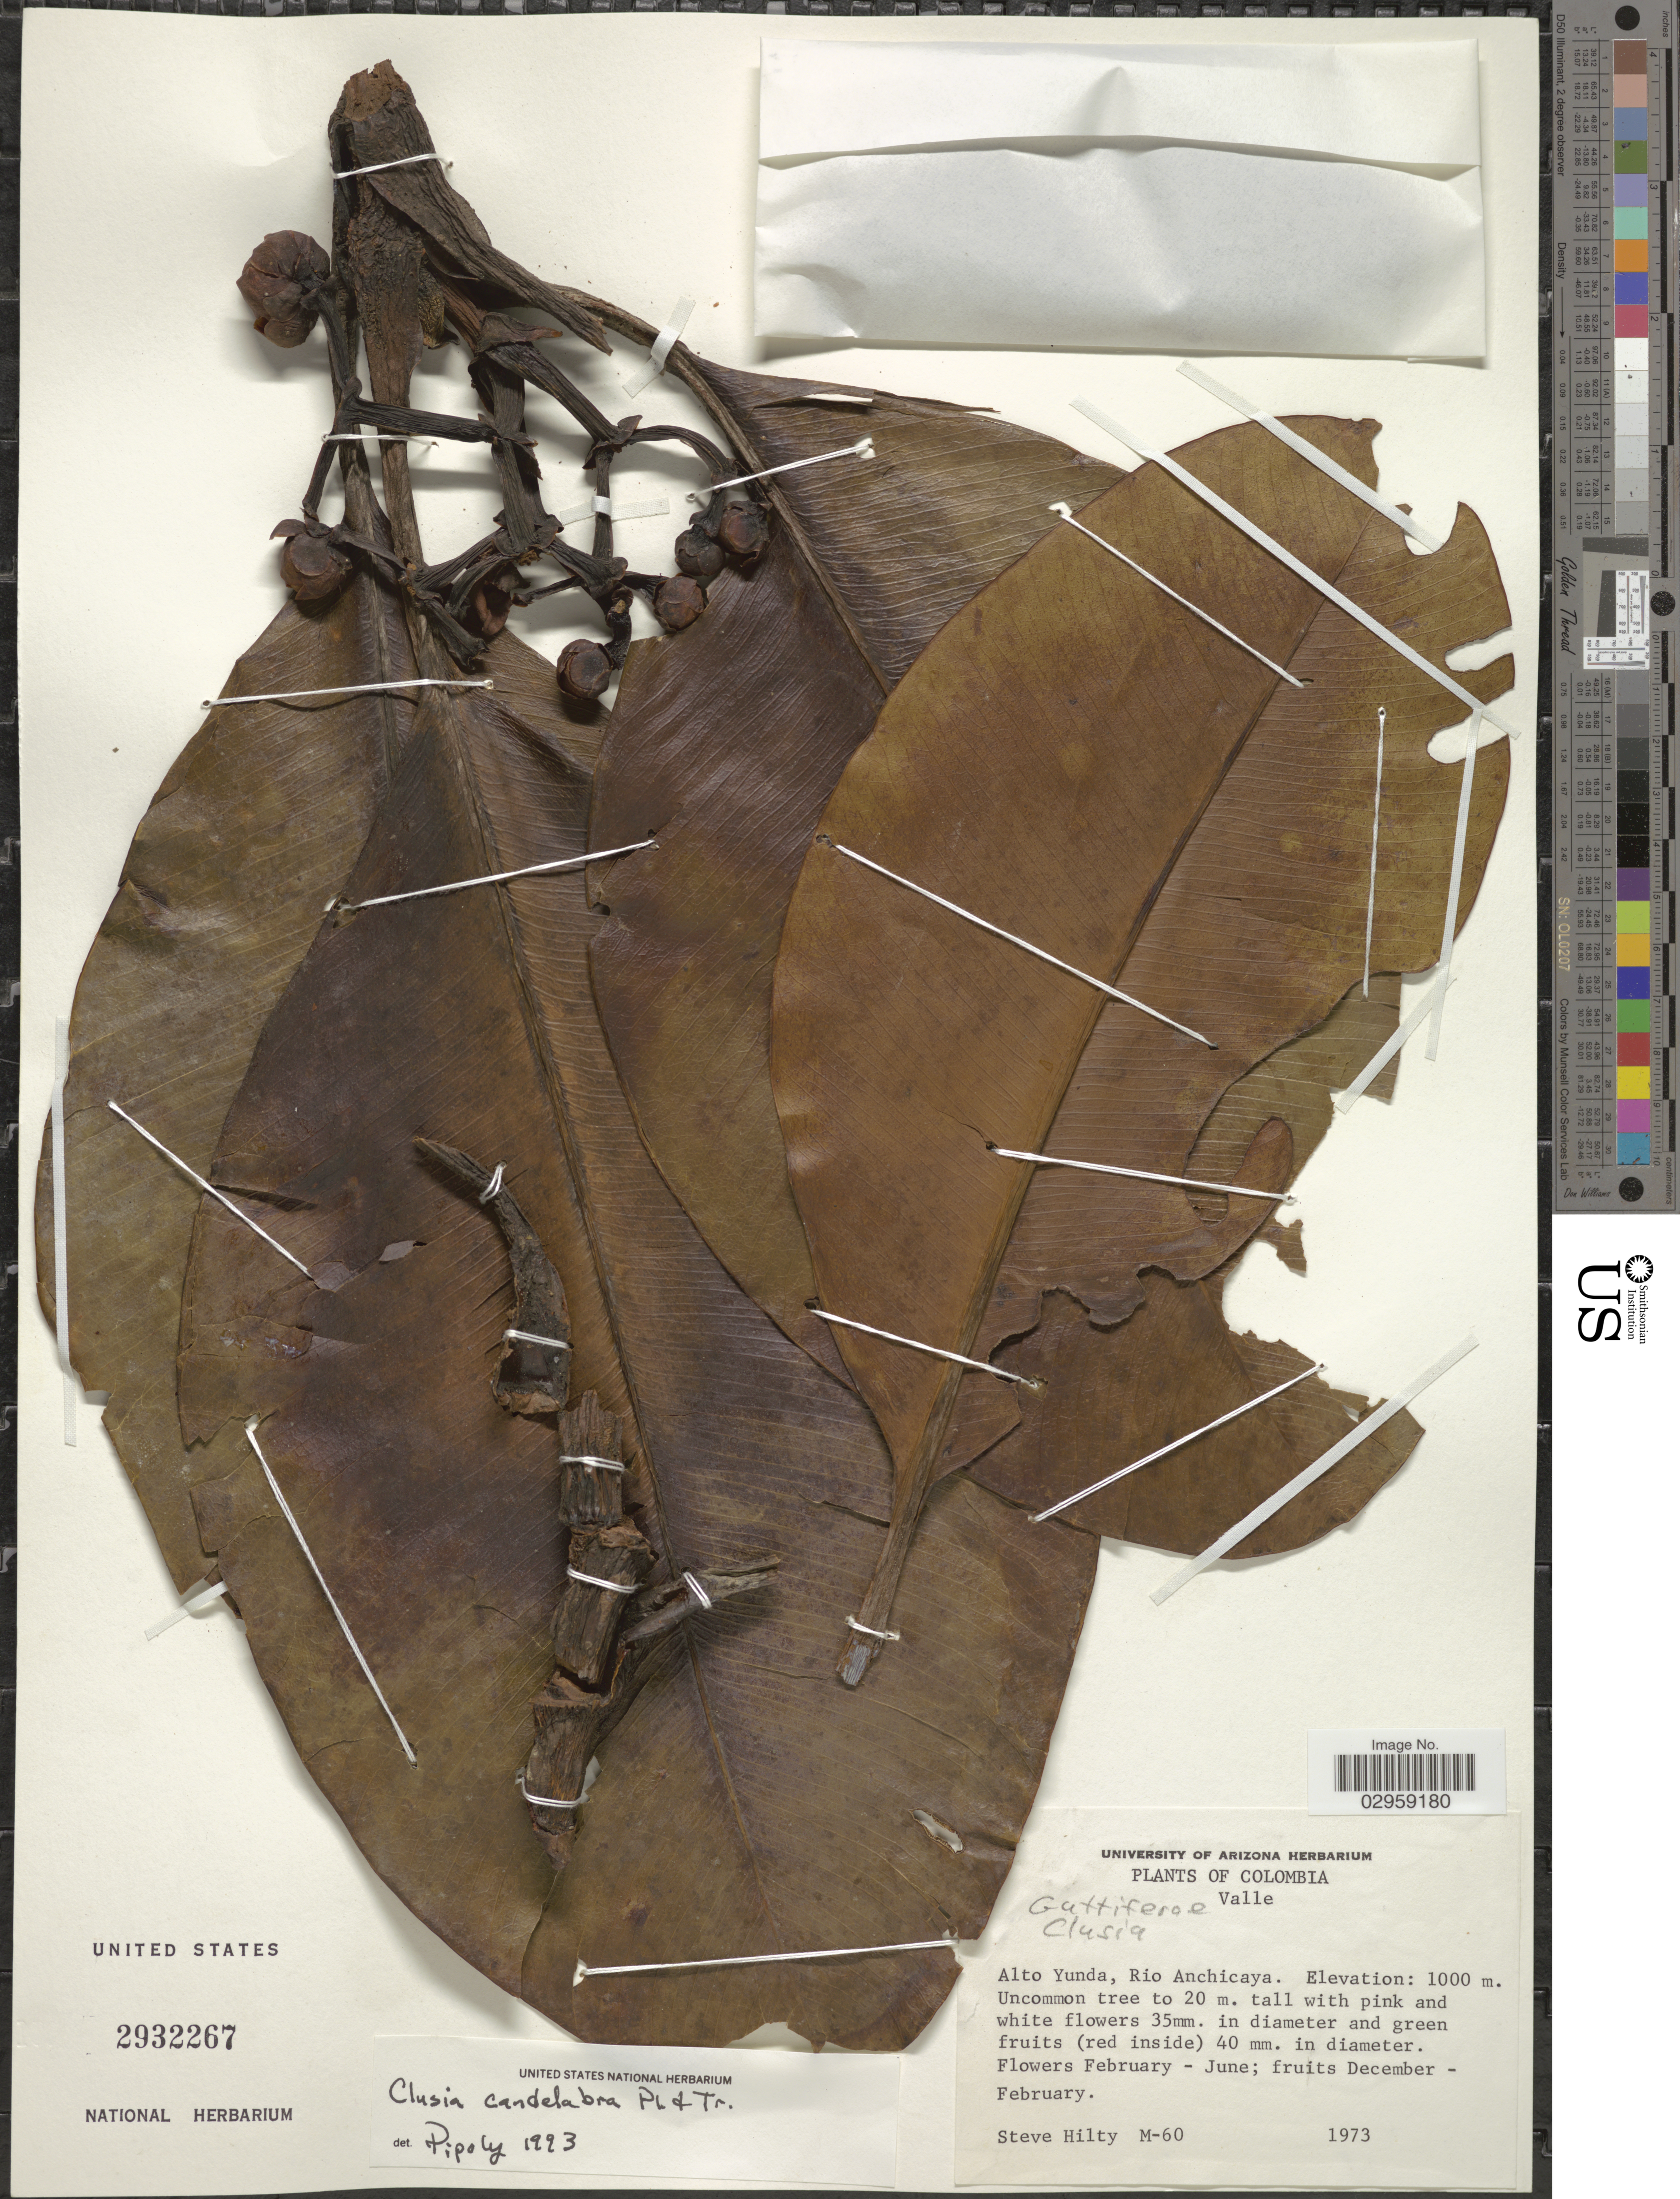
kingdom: Plantae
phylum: Tracheophyta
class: Magnoliopsida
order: Malpighiales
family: Clusiaceae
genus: Clusia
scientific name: Clusia candelabrum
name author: Planch. & Triana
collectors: S. Hilty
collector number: M-60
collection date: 1973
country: Colombia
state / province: Valle del Cauca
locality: Valle. Alto Yunda, Rio Anchicaya.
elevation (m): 1000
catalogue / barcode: US 2932267